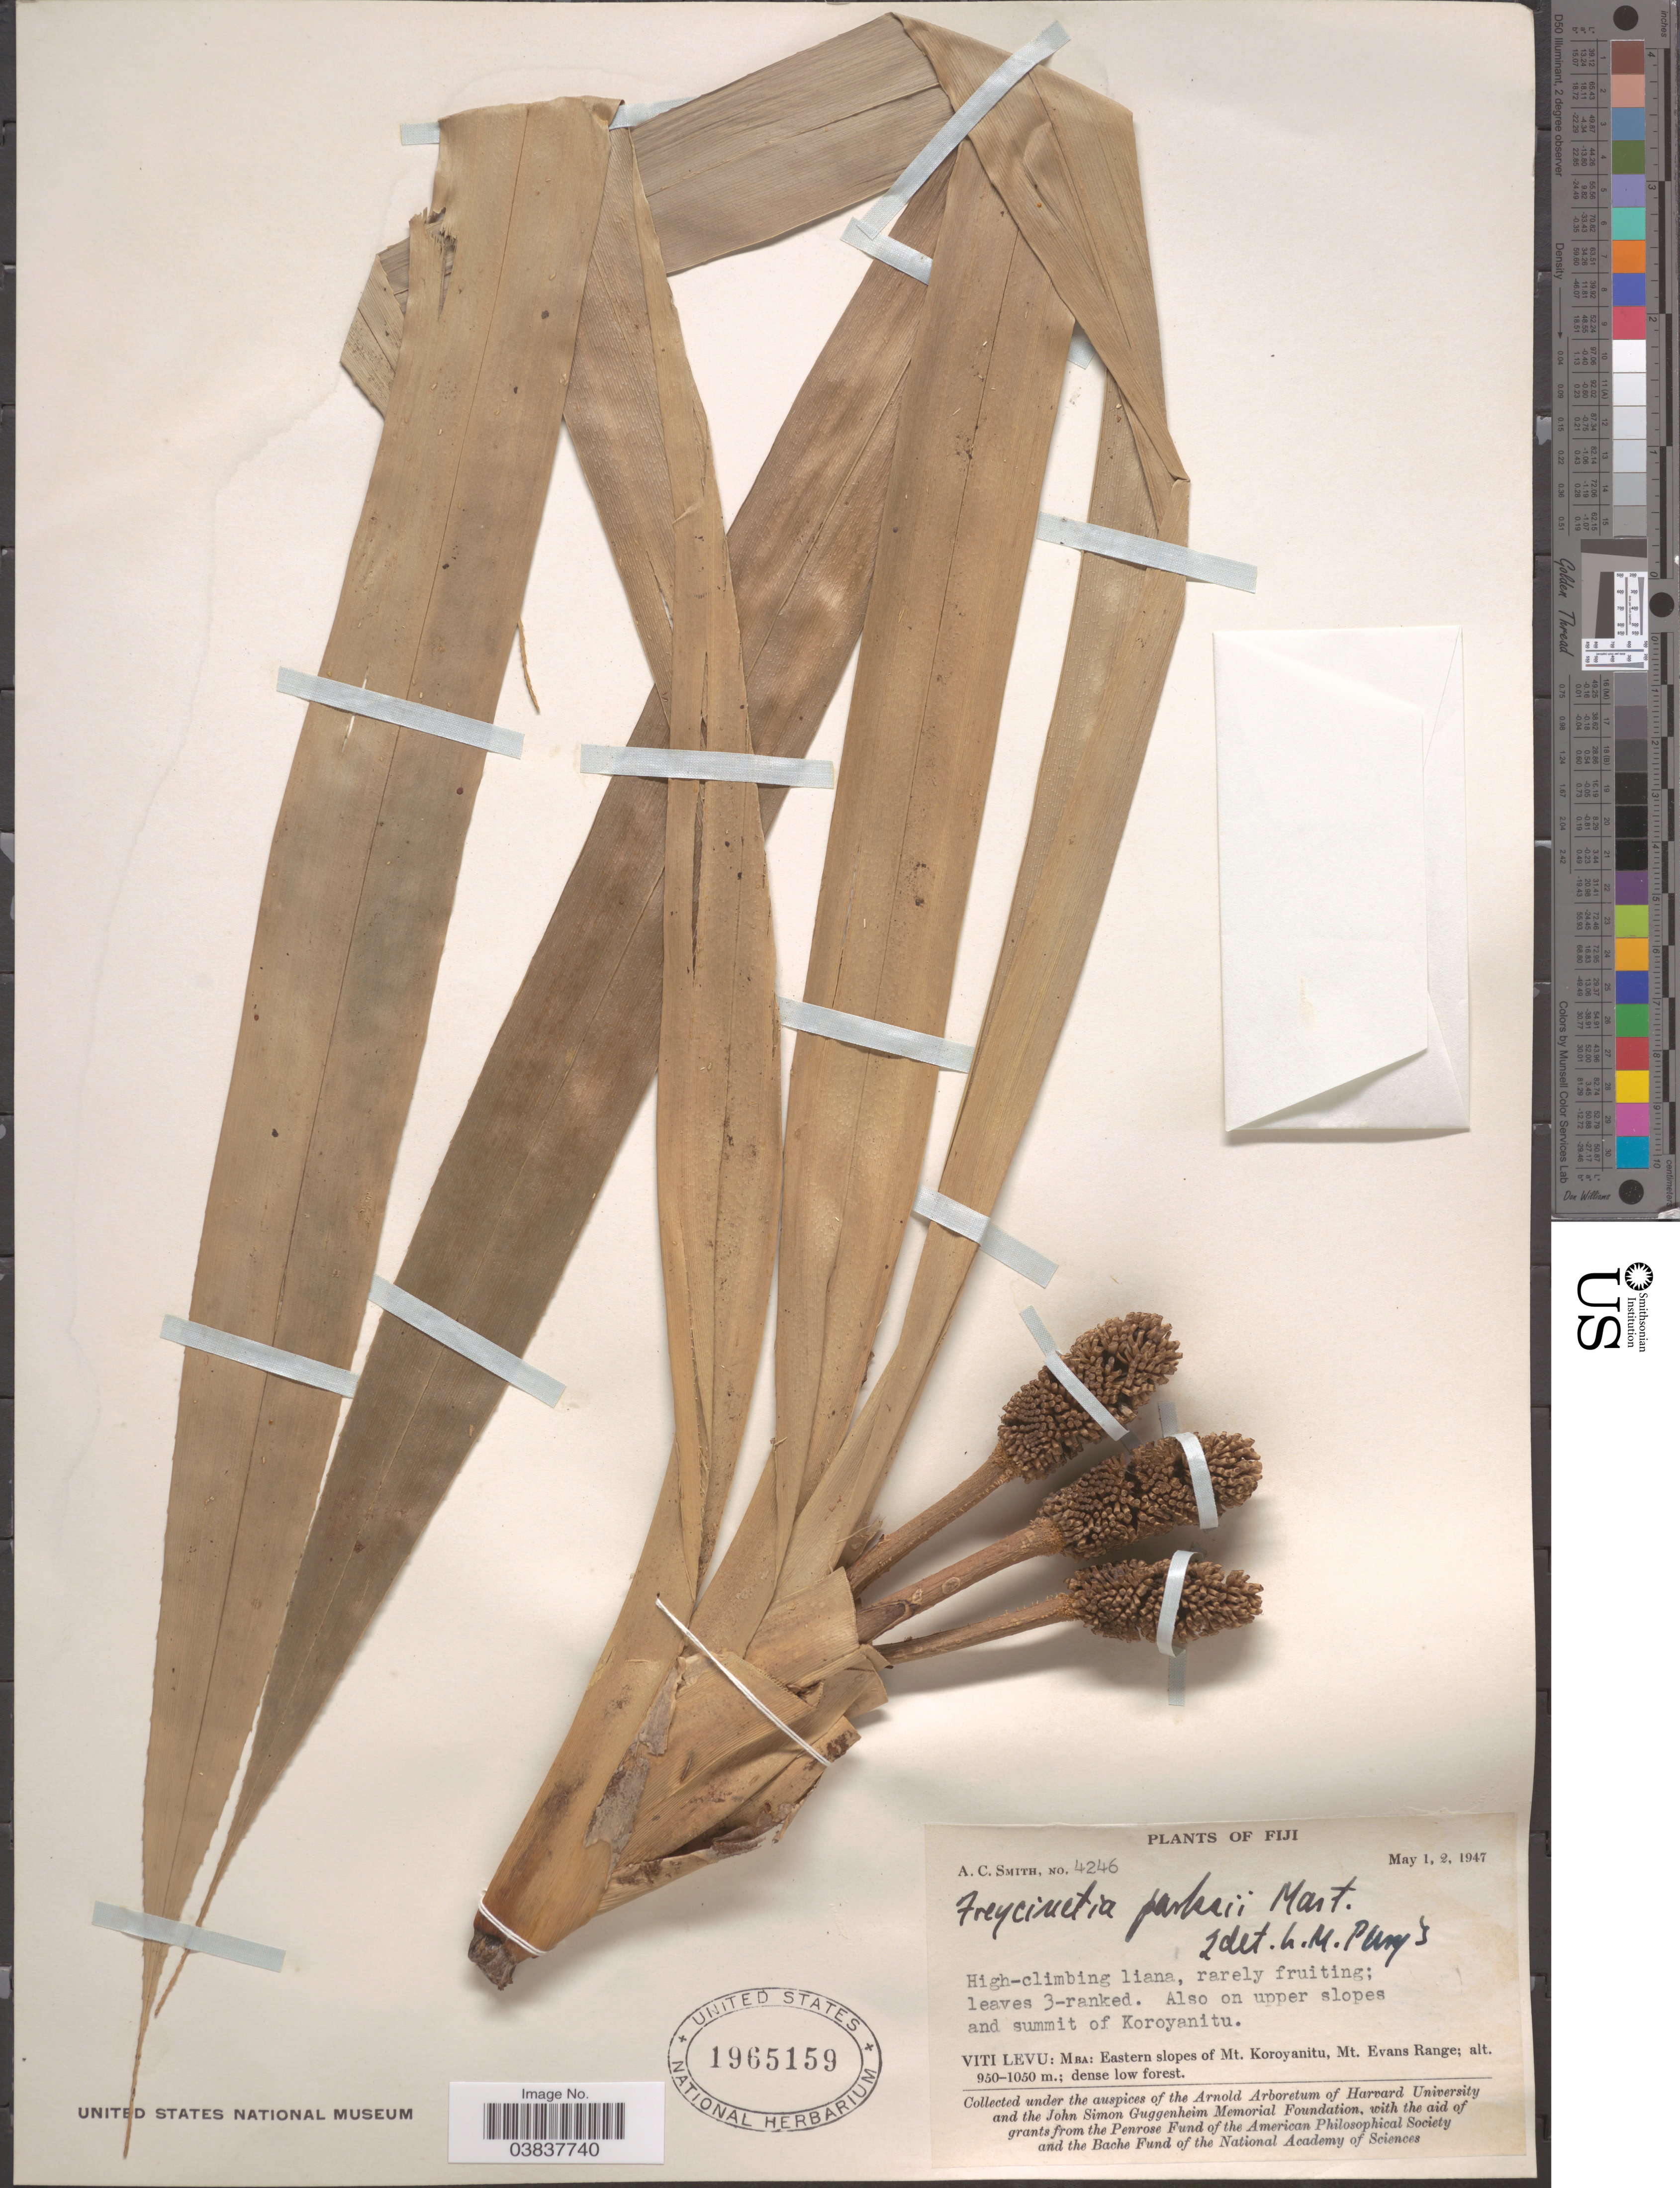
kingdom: Plantae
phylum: Tracheophyta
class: Liliopsida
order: Pandanales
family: Pandanaceae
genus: Freycinetia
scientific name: Freycinetia parksii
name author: Martelli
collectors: A. C. Smith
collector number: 4246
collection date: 1947-05-01/1947-05-02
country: Fiji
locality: On upper slopes and summit of Koroyanitu. Viti Levu: Mba: Eastern slopes of Mt. Koroyanitu, Mt. Evans Range.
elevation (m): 950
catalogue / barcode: US 1965159